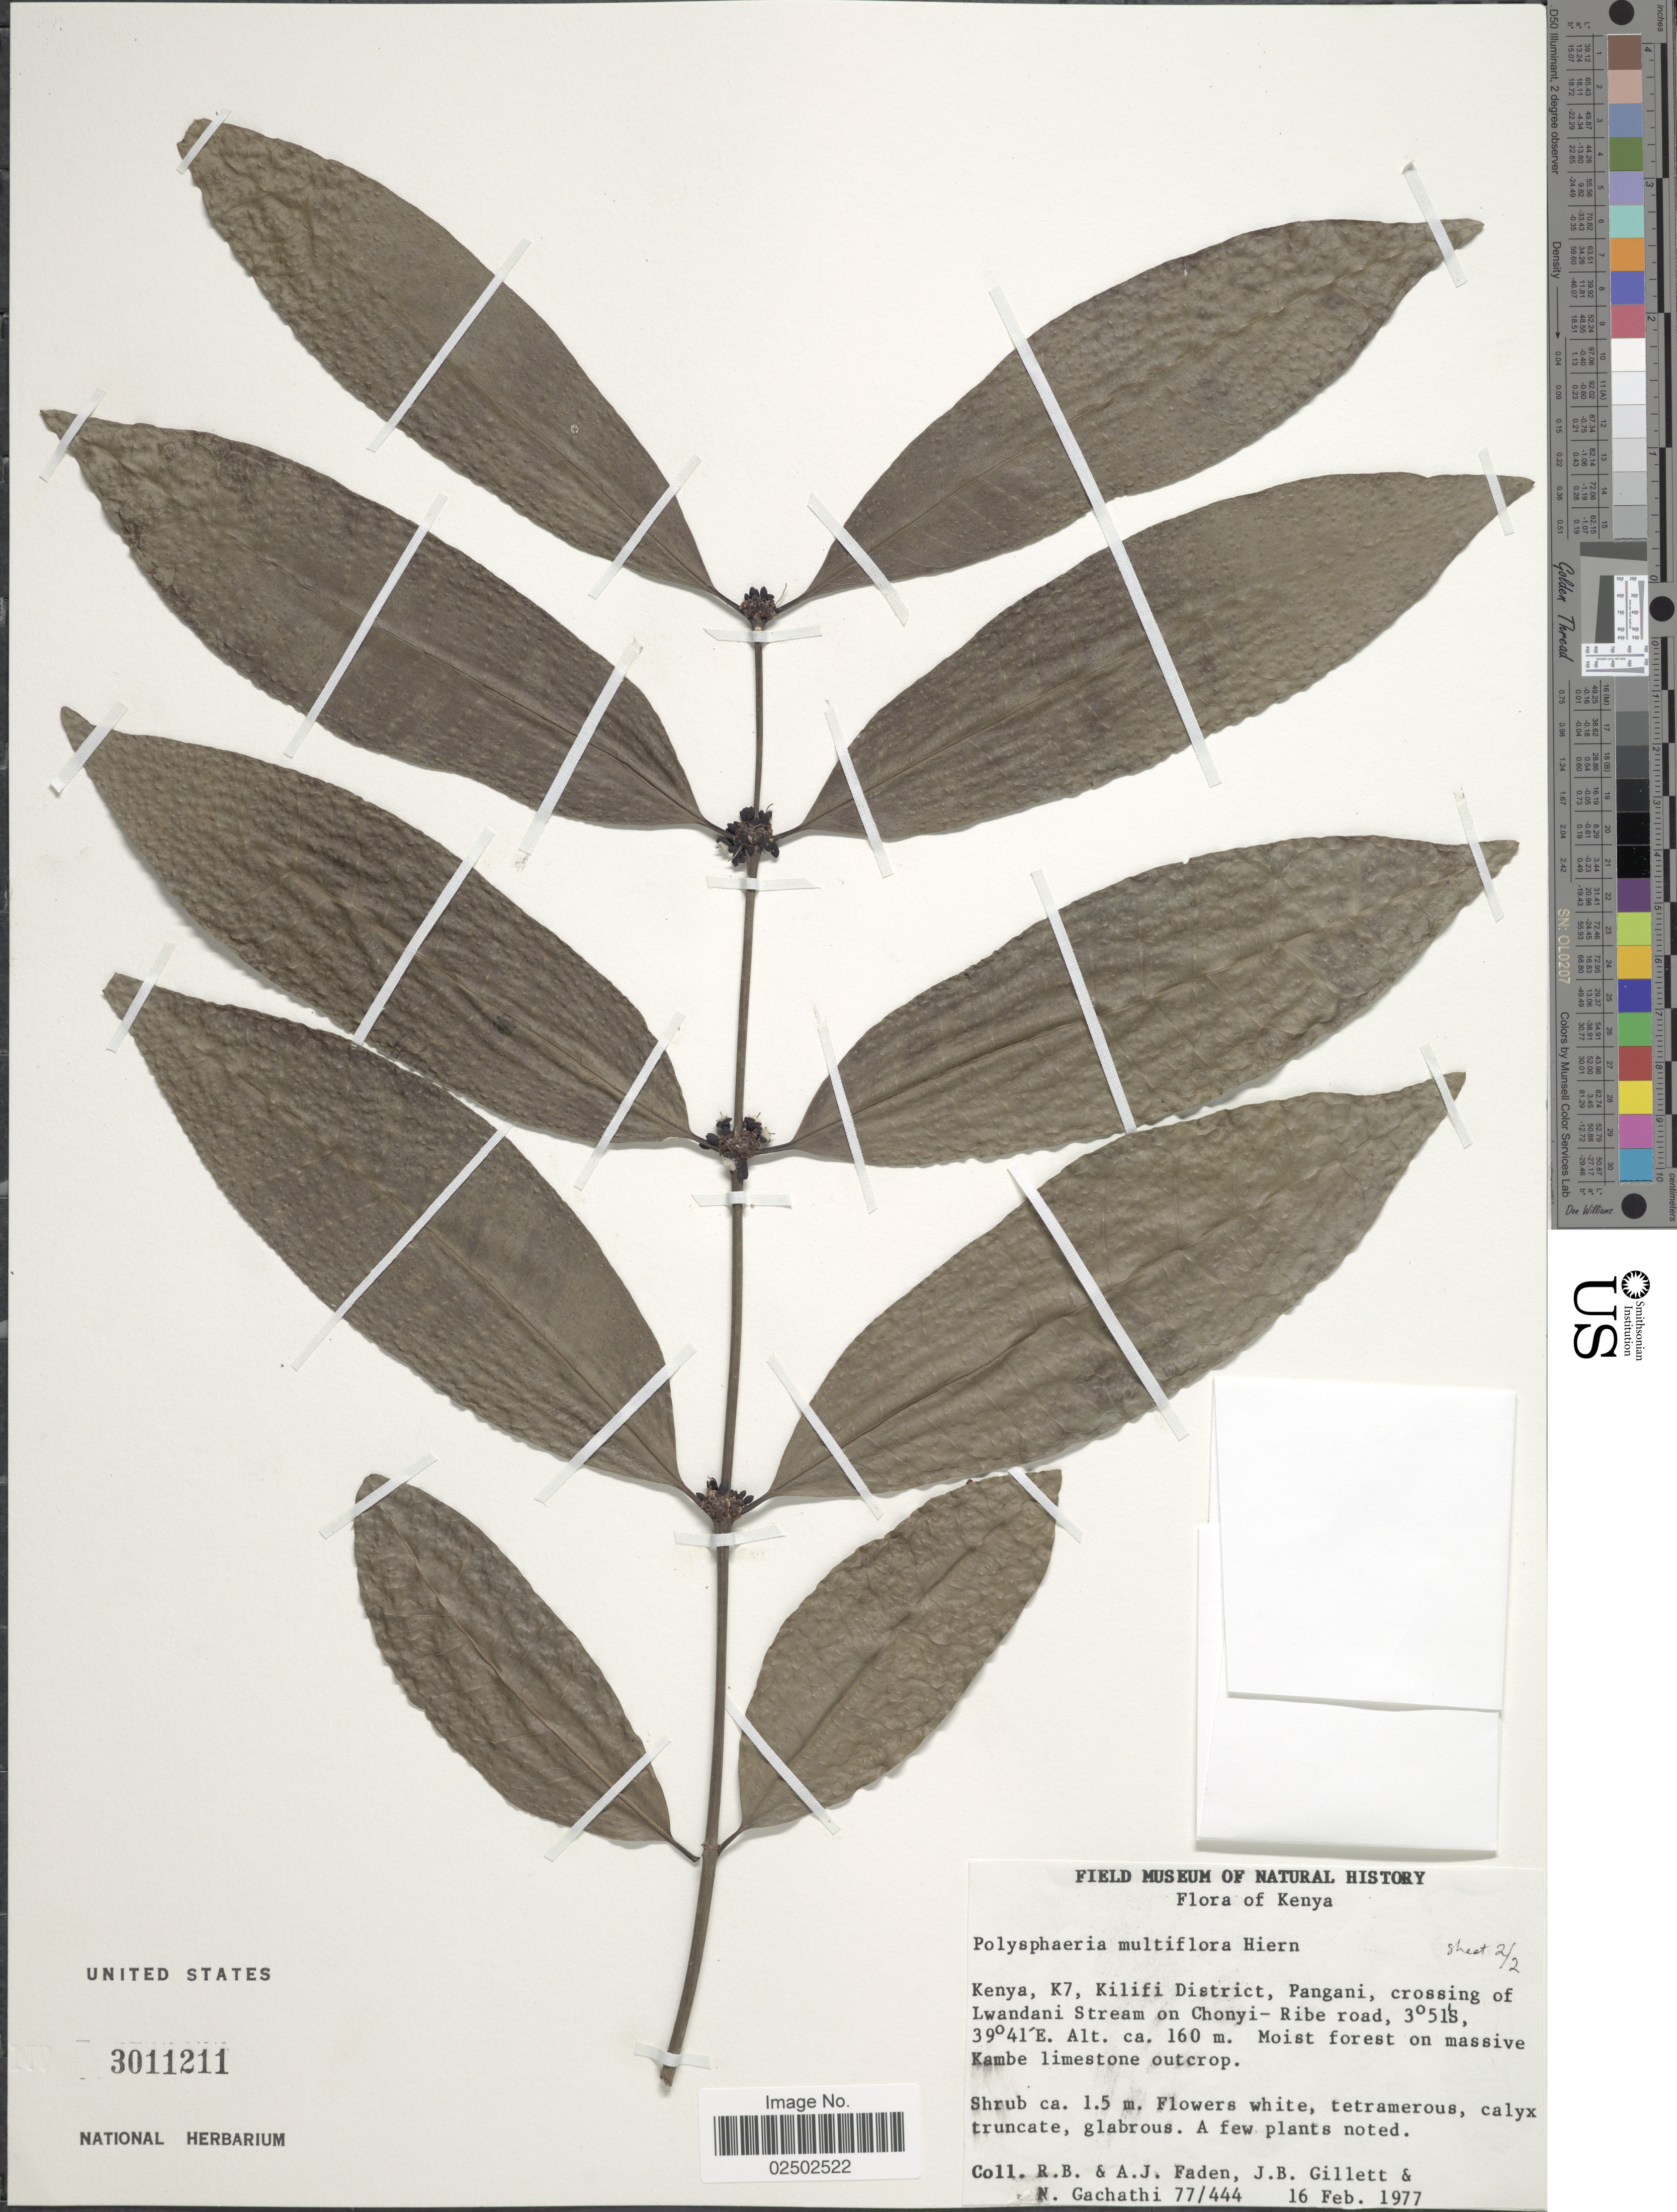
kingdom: Plantae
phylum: Tracheophyta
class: Magnoliopsida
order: Gentianales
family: Rubiaceae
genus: Polysphaeria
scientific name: Polysphaeria multiflora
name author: Hiern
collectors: R. B. Faden, A. J. Faden, J. B. Gillett & N. Gachathi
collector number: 77/444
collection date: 1977-02-16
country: Kenya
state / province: Kilifi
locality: K7, Pangani, crossing of Lwandani Stream on Chonyi-Ribe road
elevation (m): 160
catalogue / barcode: US 3011211